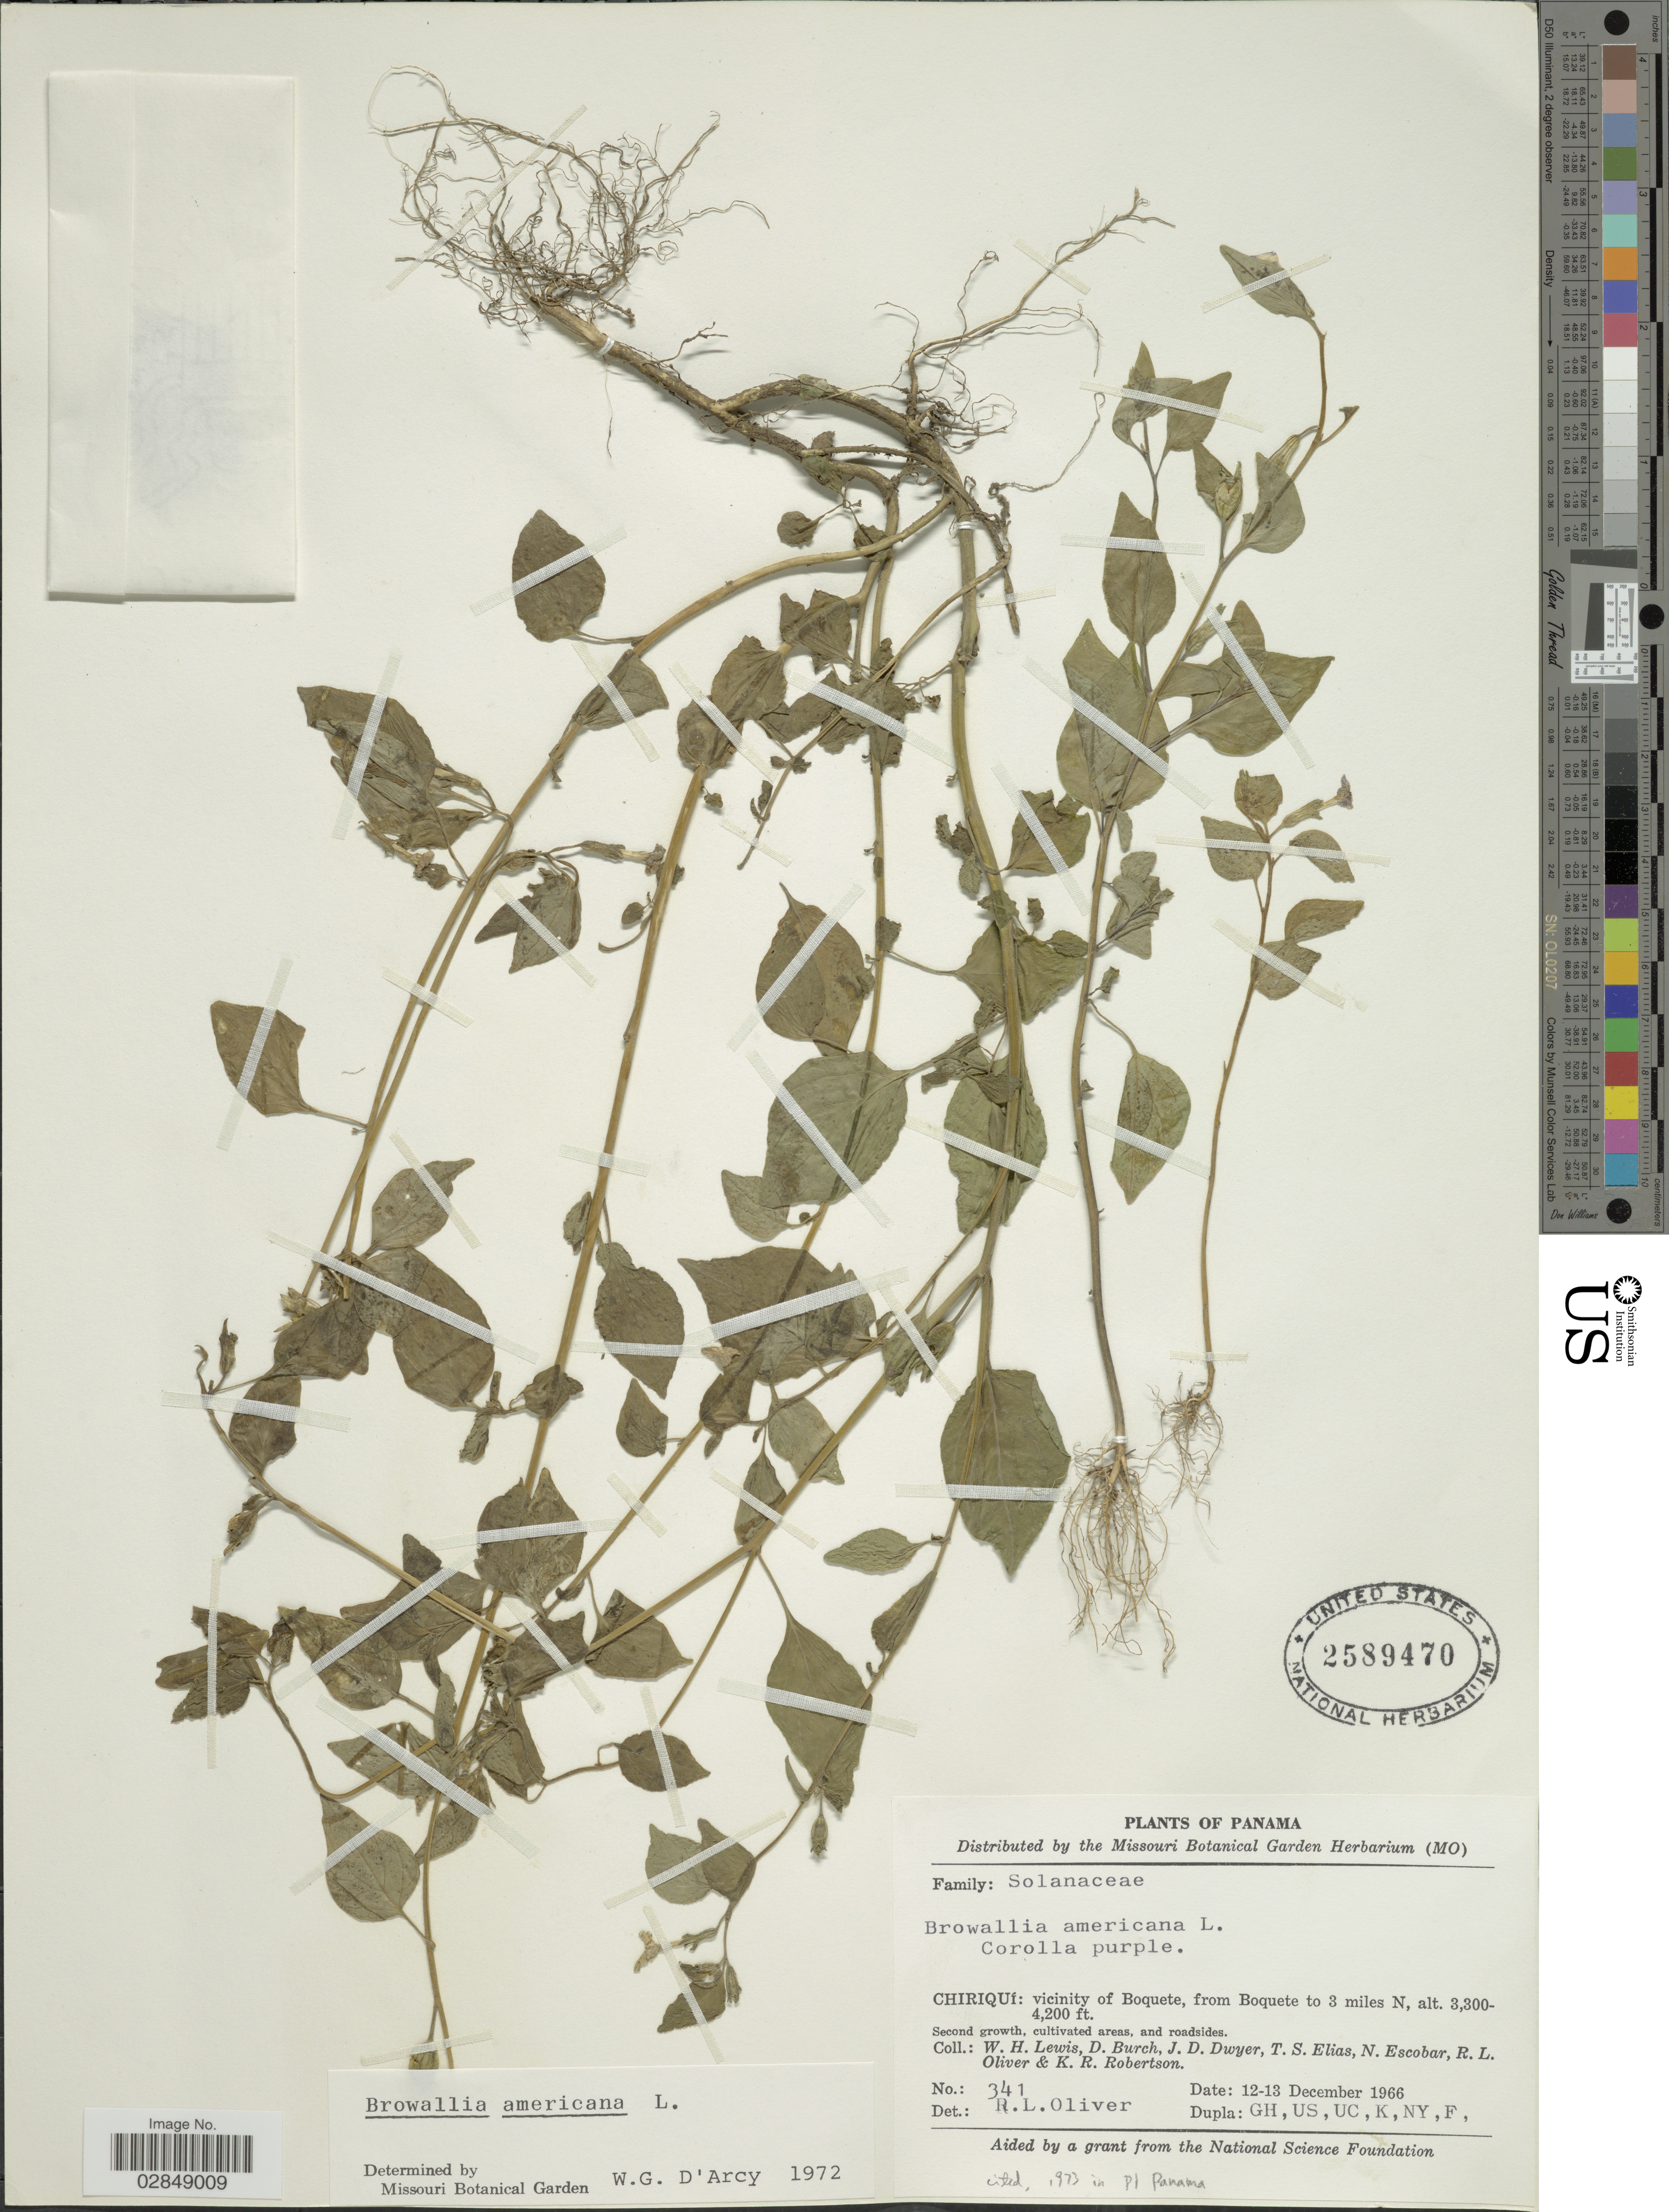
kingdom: Plantae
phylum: Tracheophyta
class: Magnoliopsida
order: Solanales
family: Solanaceae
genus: Browallia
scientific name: Browallia americana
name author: L.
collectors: W. H. Lewis, D. Burch, J. D. Dwyer, T. S. Elias & et al.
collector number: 341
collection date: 1966-12-12/1966-12-13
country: Panama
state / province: Chiriqui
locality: Vicinity of Boquete, from Boquete to 3 miles N.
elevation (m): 1006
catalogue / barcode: US 2589470